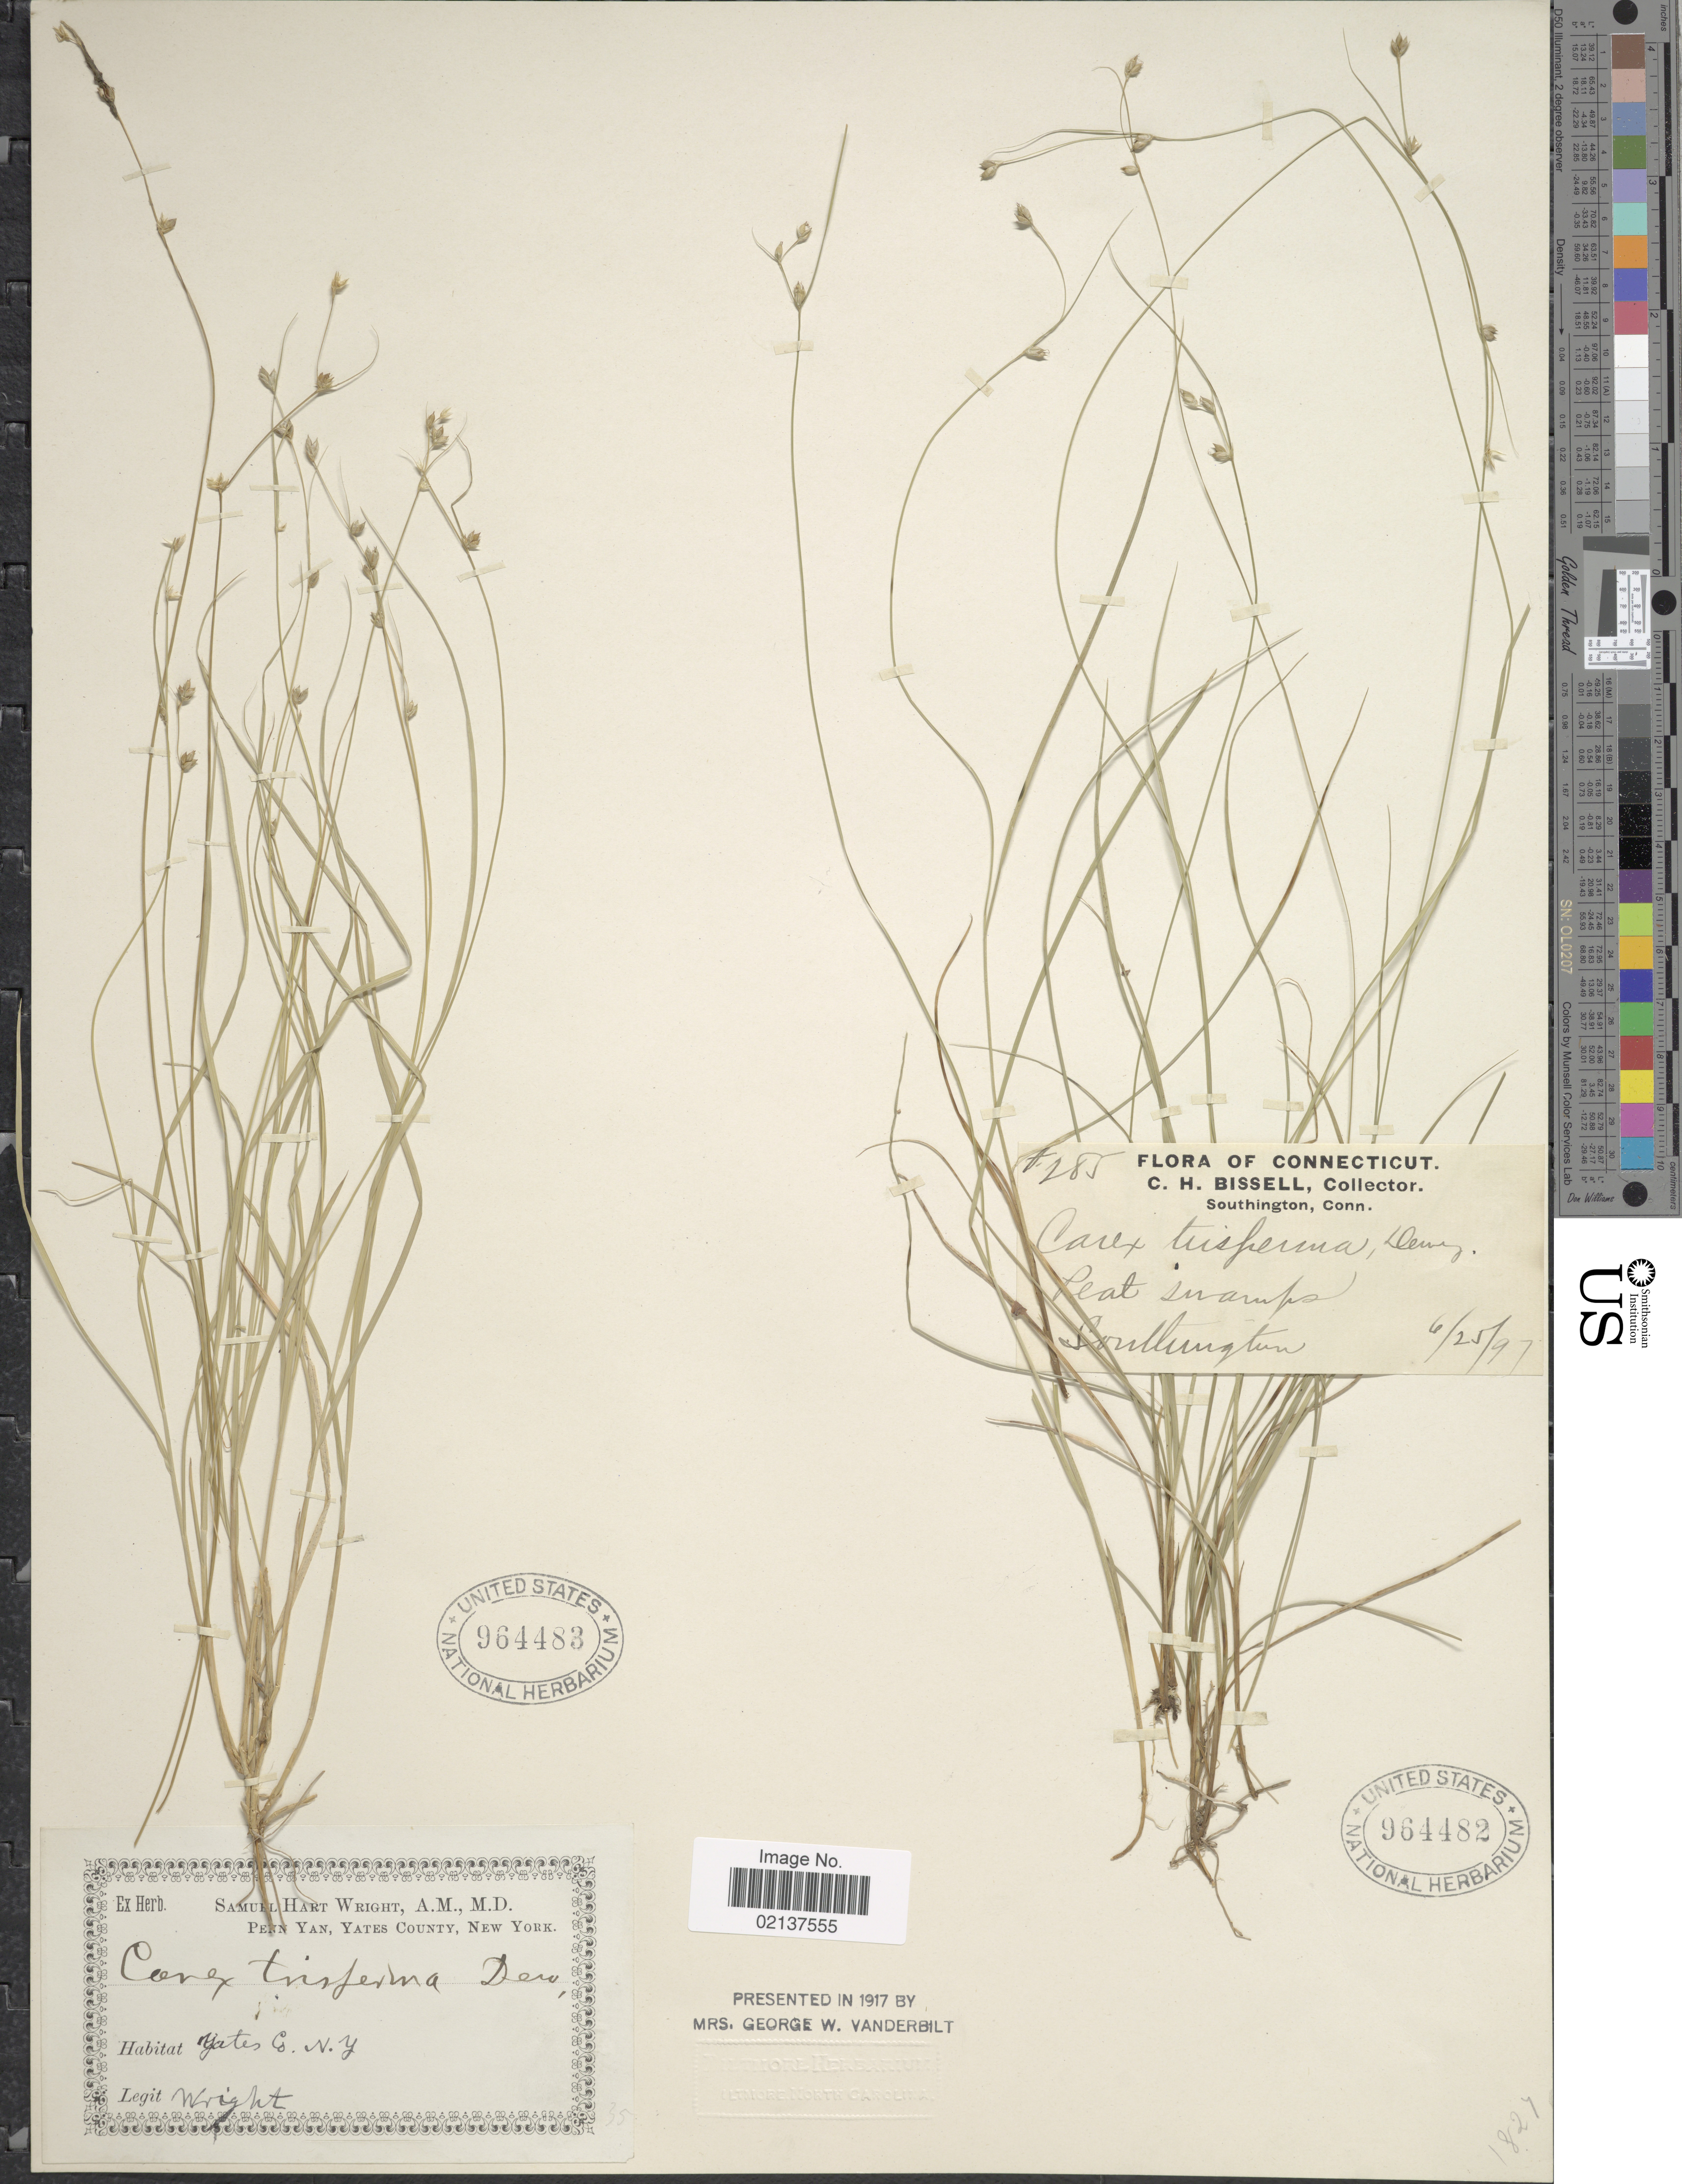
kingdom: Plantae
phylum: Tracheophyta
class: Liliopsida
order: Poales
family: Cyperaceae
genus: Carex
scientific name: Carex trisperma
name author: Dewey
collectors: C. Bissell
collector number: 285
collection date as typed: Transcribed d/m/y: 25/6/97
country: United States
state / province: Connecticut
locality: Southington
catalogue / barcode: US 964482-2